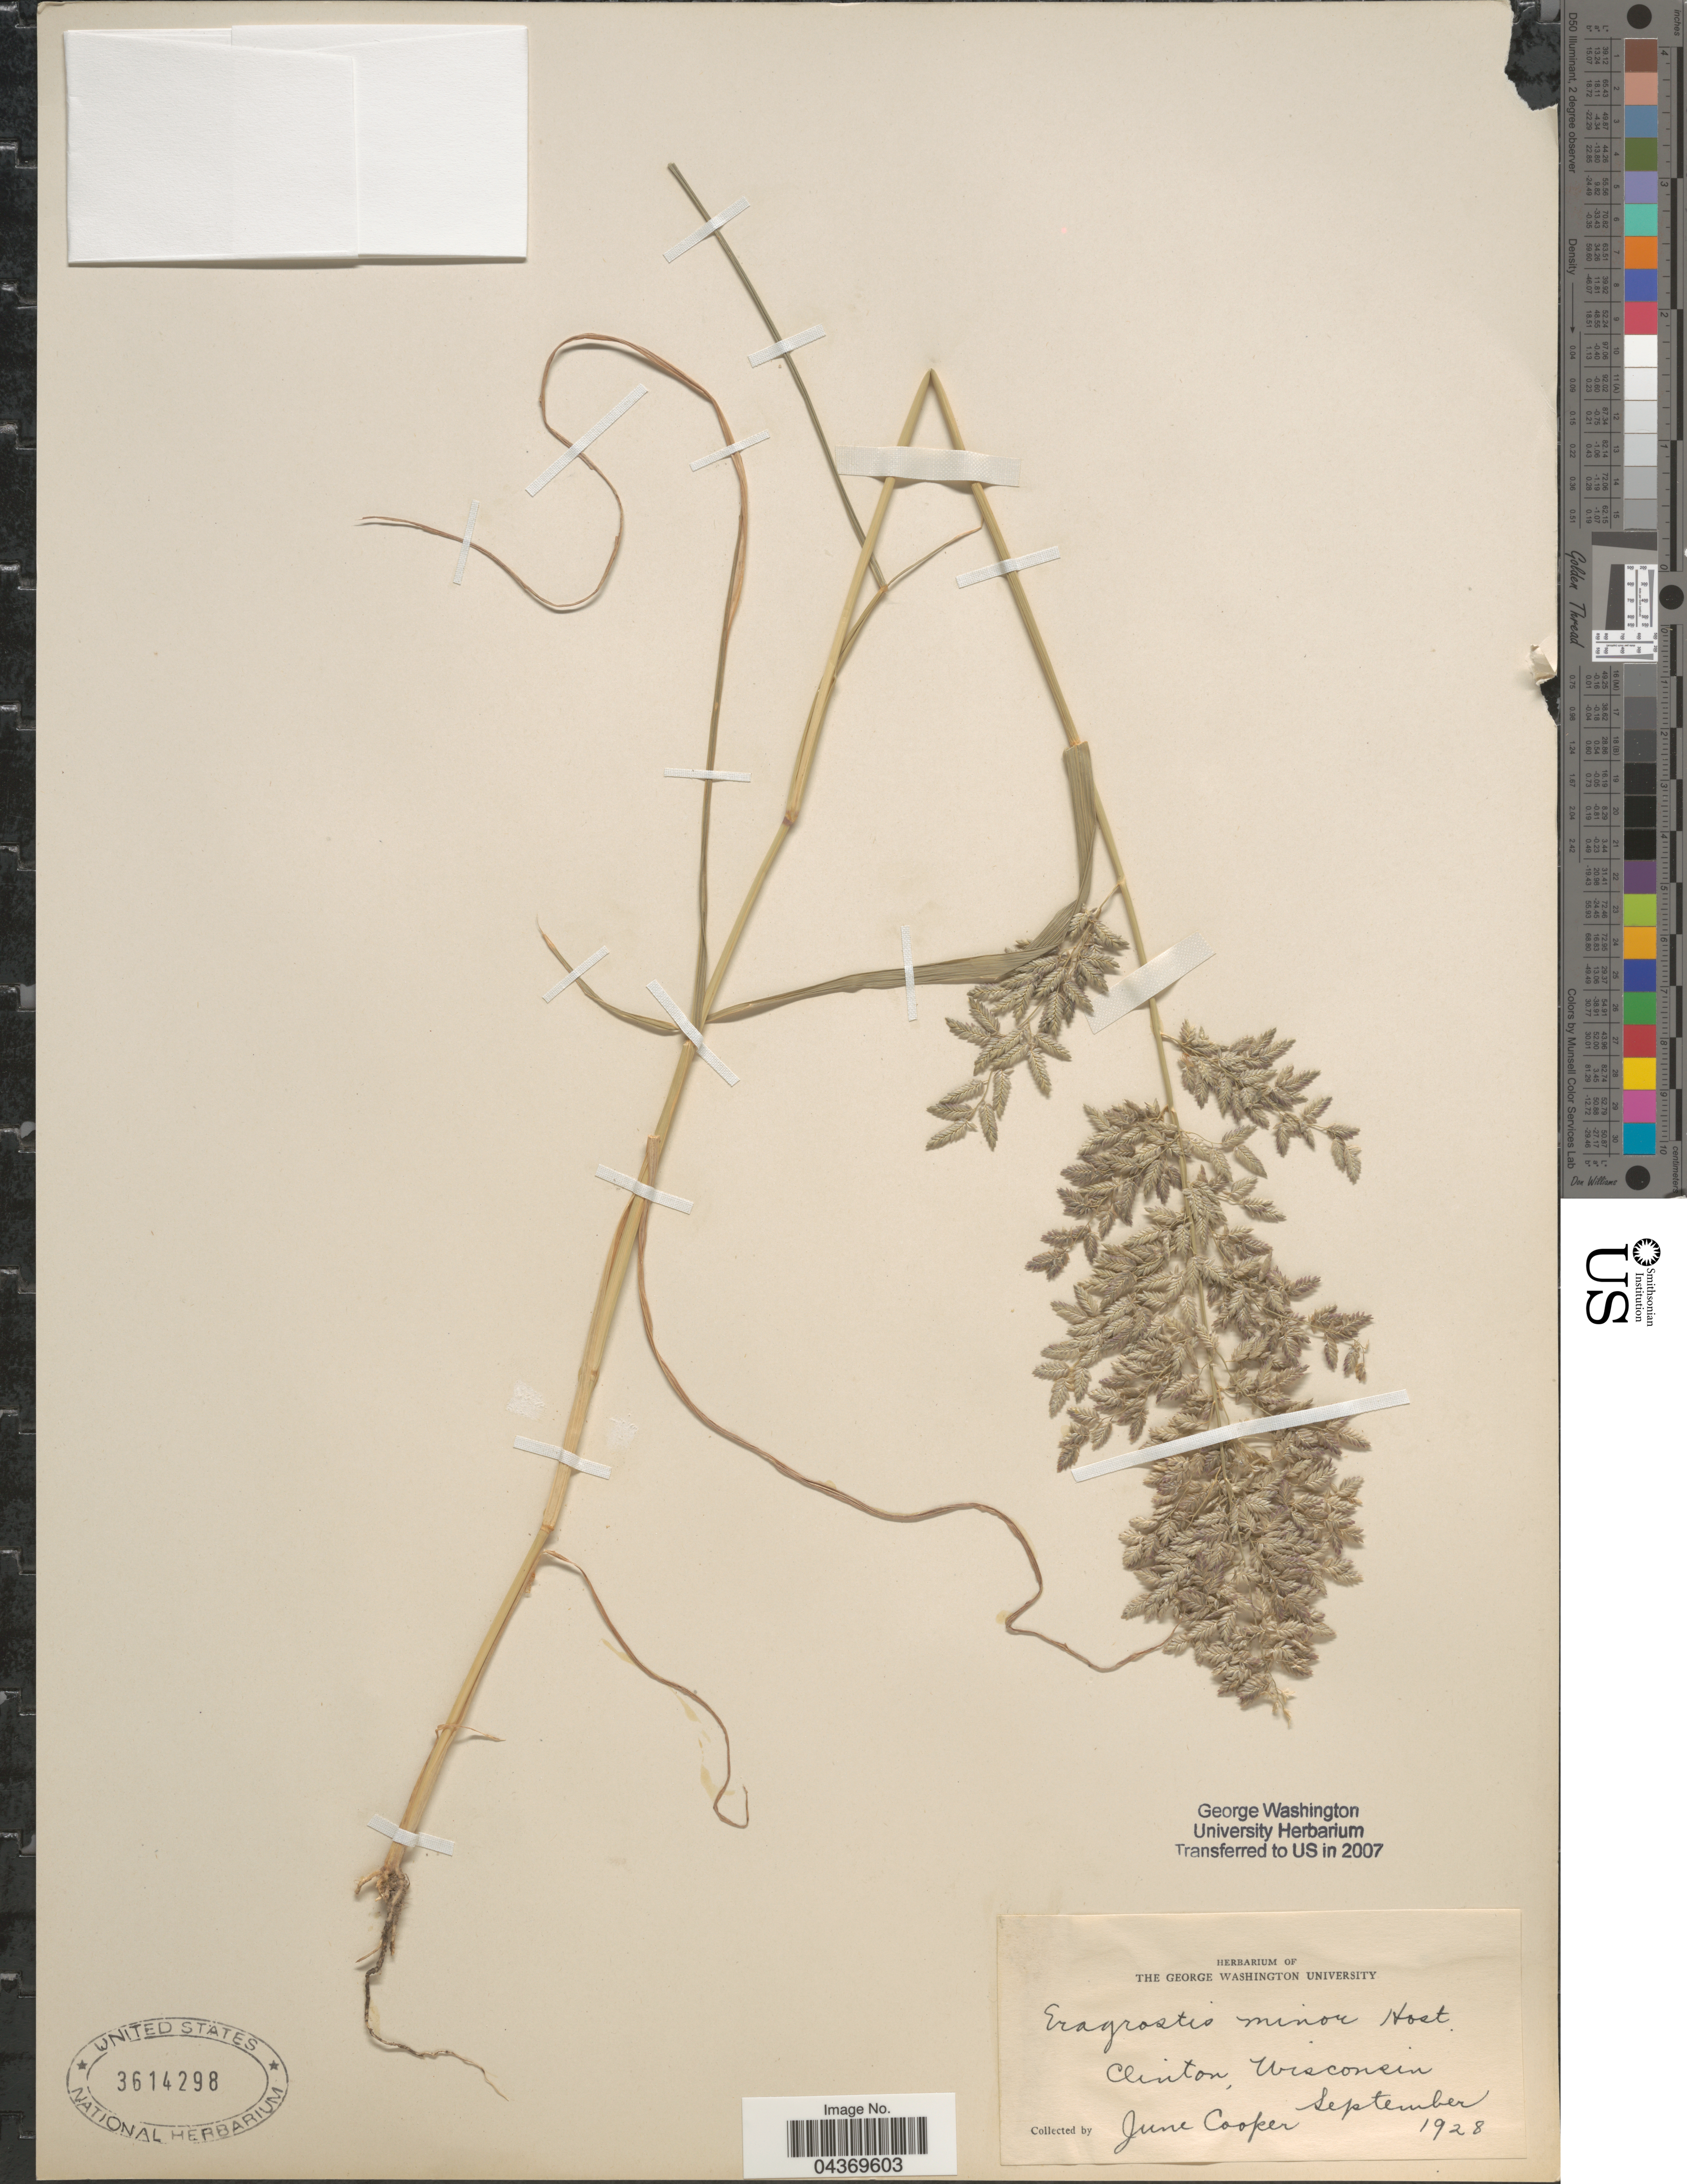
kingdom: Plantae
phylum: Tracheophyta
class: Liliopsida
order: Poales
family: Poaceae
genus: Eragrostis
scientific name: Eragrostis minor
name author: Host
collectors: J. Cooper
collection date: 1928-09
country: United States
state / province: Wisconsin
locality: Clinton.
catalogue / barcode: US 3614298